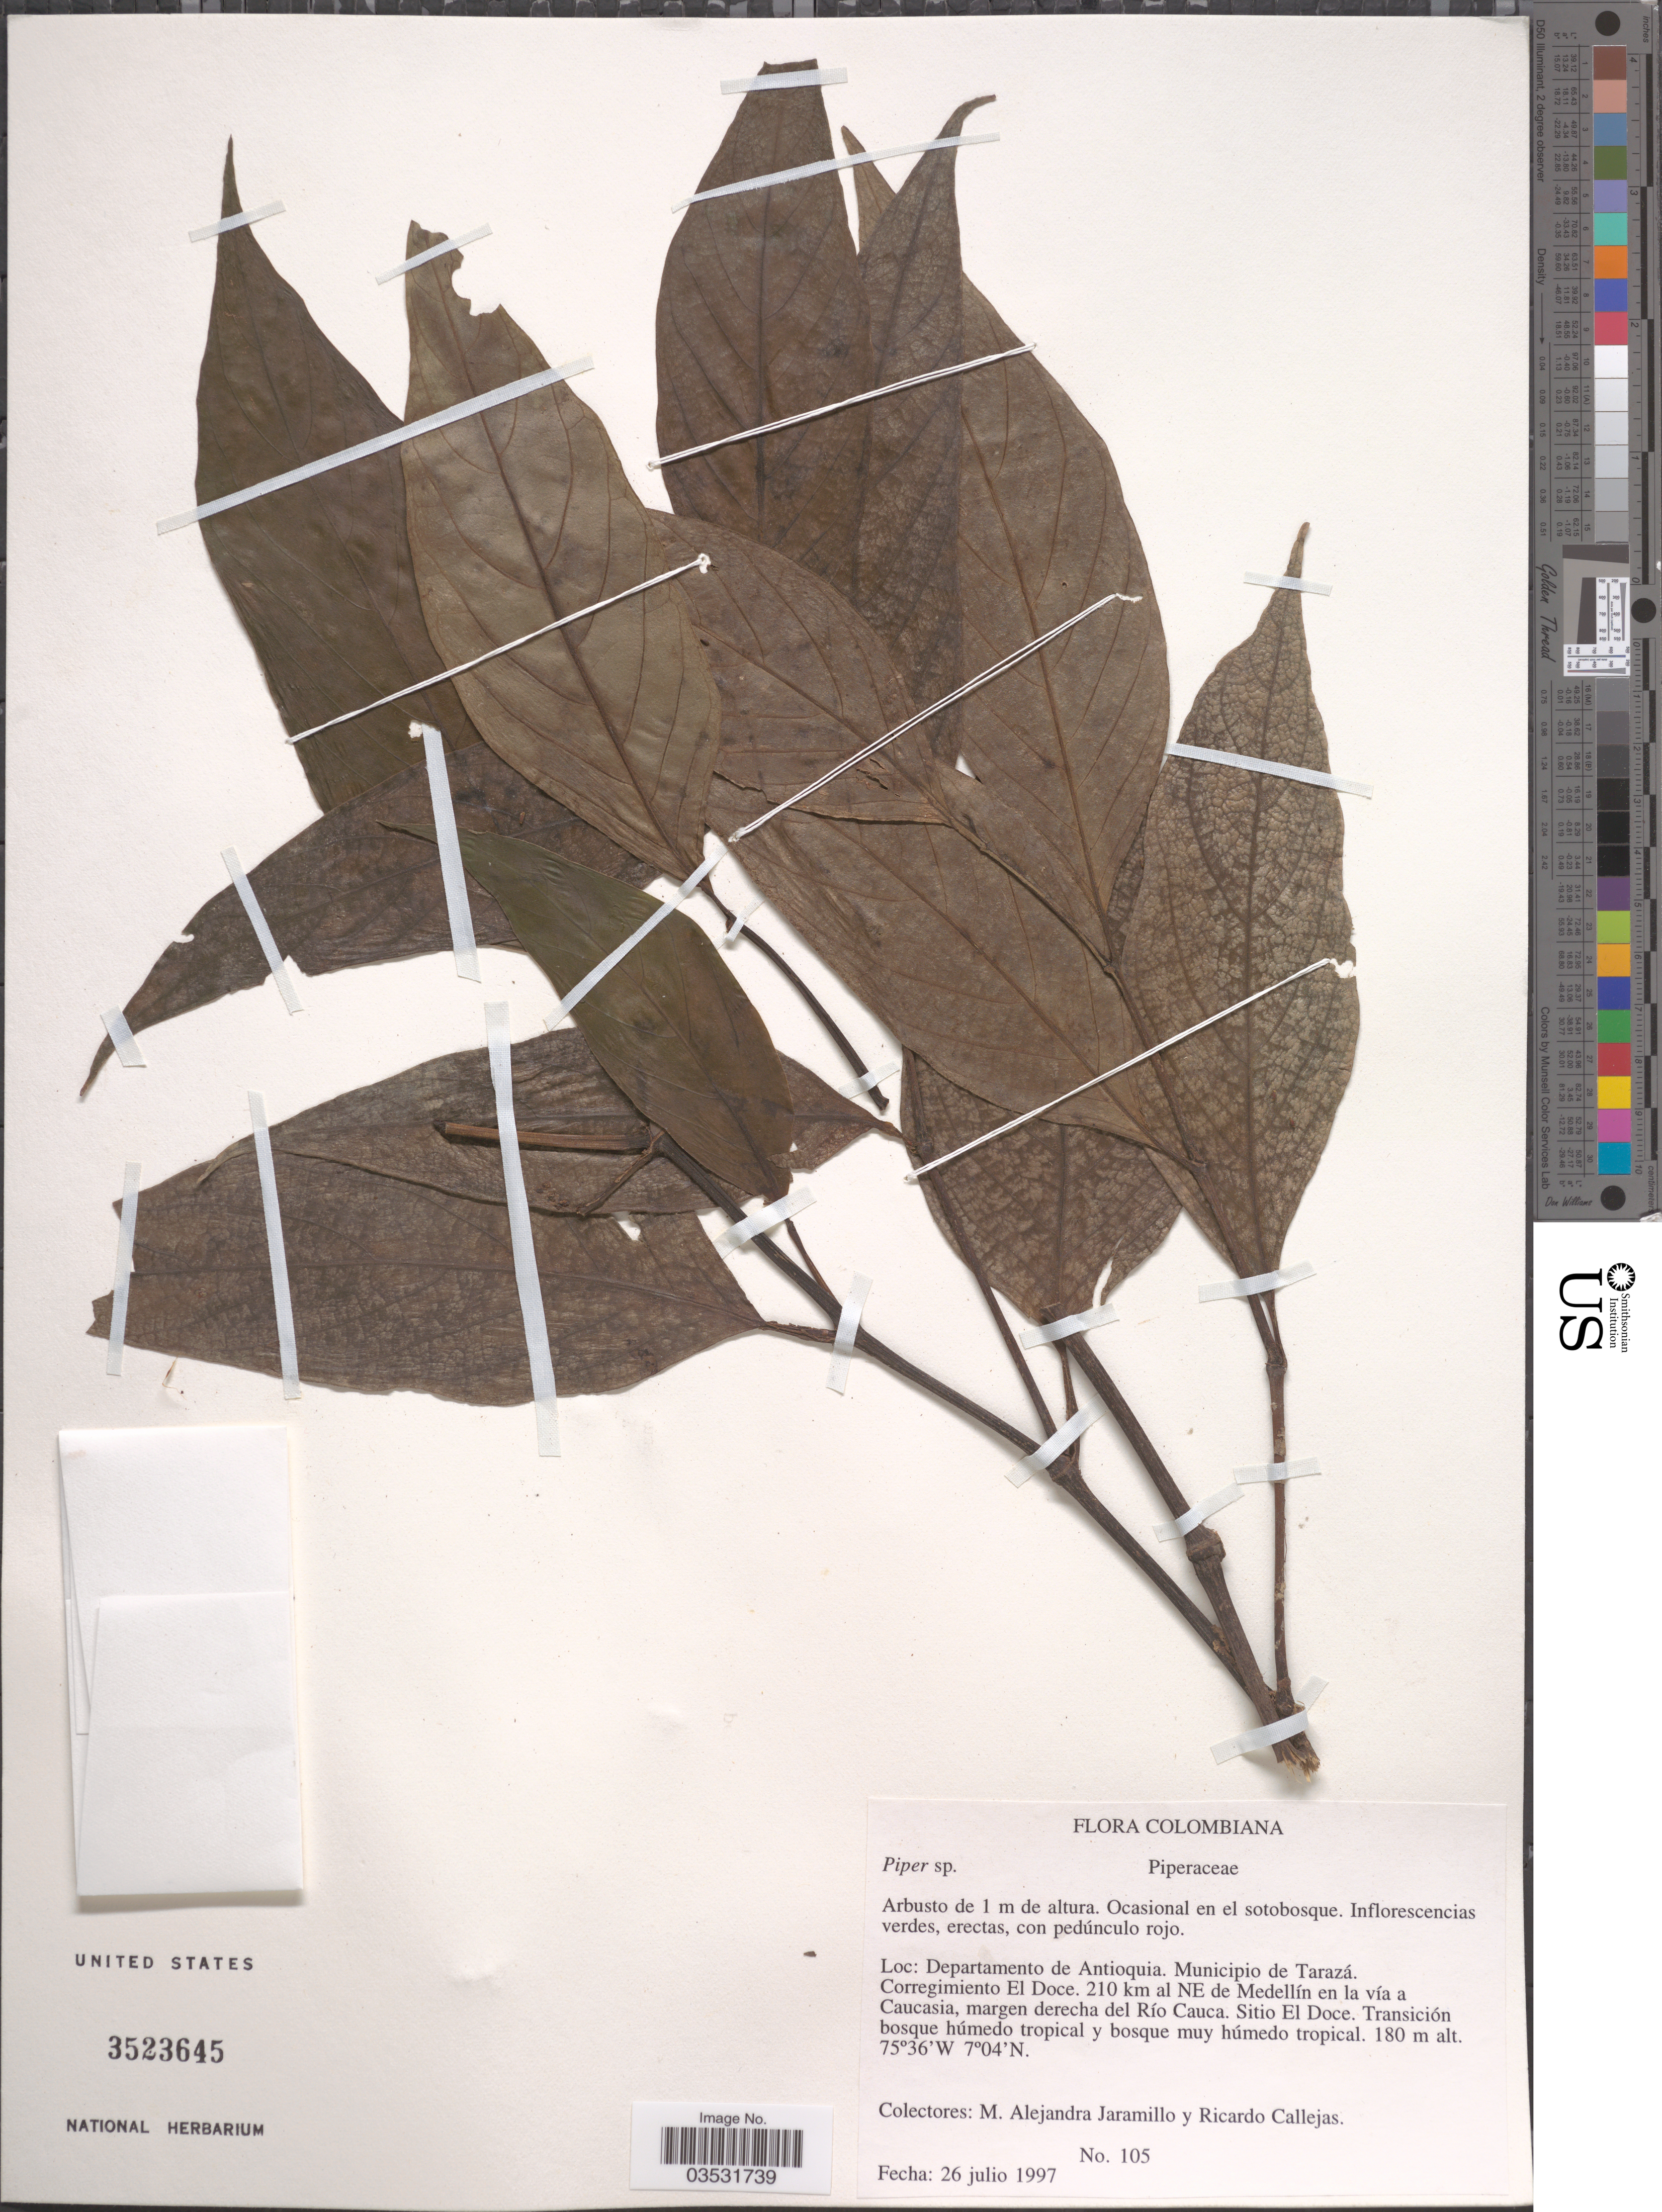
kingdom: Plantae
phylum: Tracheophyta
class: Magnoliopsida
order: Piperales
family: Piperaceae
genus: Piper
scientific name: Piper sp.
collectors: M. A. Jaramillo & R. Callejas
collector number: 105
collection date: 1997-07-26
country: Colombia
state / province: Antioquia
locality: Departamento de Antioquia. Municipio de Tarazá. Corregimiento El Doce. 210 km al NE de Medellín en la vía a Caucasia, margen derecha del Río Cauca. Sitio El Doce.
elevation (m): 180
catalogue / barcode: US 3523645